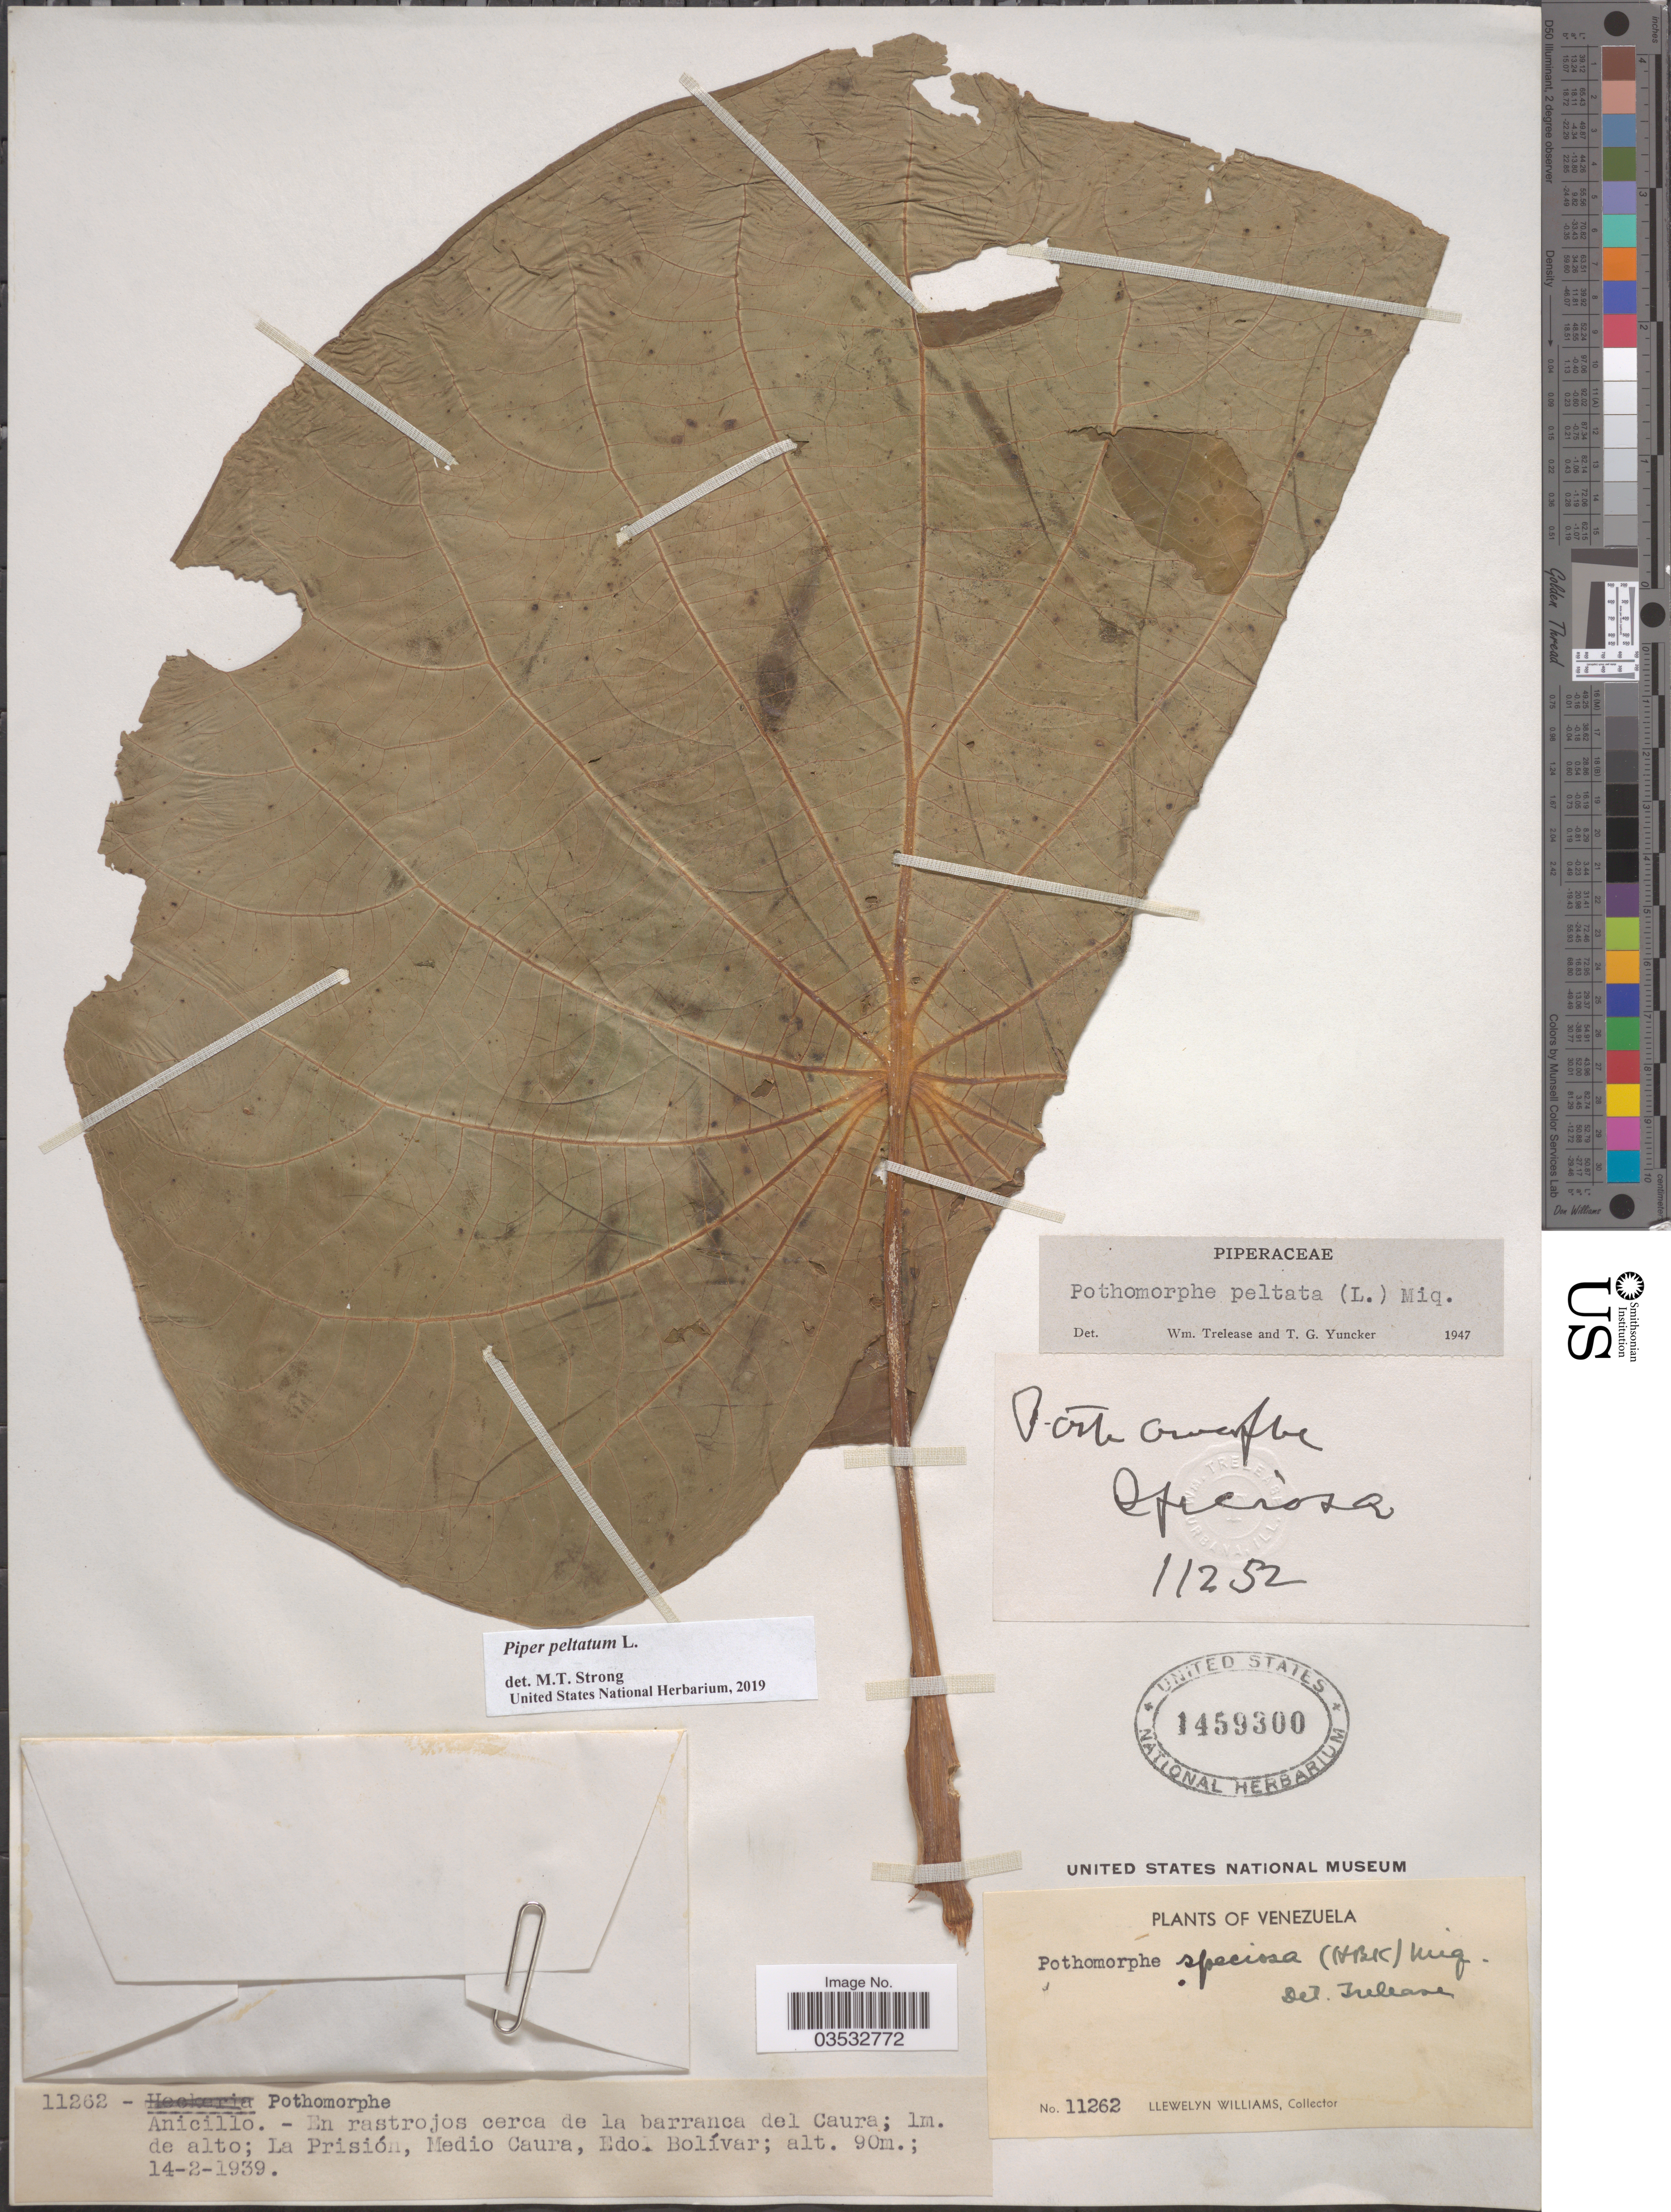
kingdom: Plantae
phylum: Tracheophyta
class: Magnoliopsida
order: Piperales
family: Piperaceae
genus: Piper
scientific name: Piper peltatum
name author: L.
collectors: Ll. Williams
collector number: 11262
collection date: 1939-02-14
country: Venezuela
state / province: Bolivar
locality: En rastrojos cerca de la barranca del Caura; Im. de alto; La Prisión, Medio Caura.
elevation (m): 90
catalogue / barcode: US 1459300